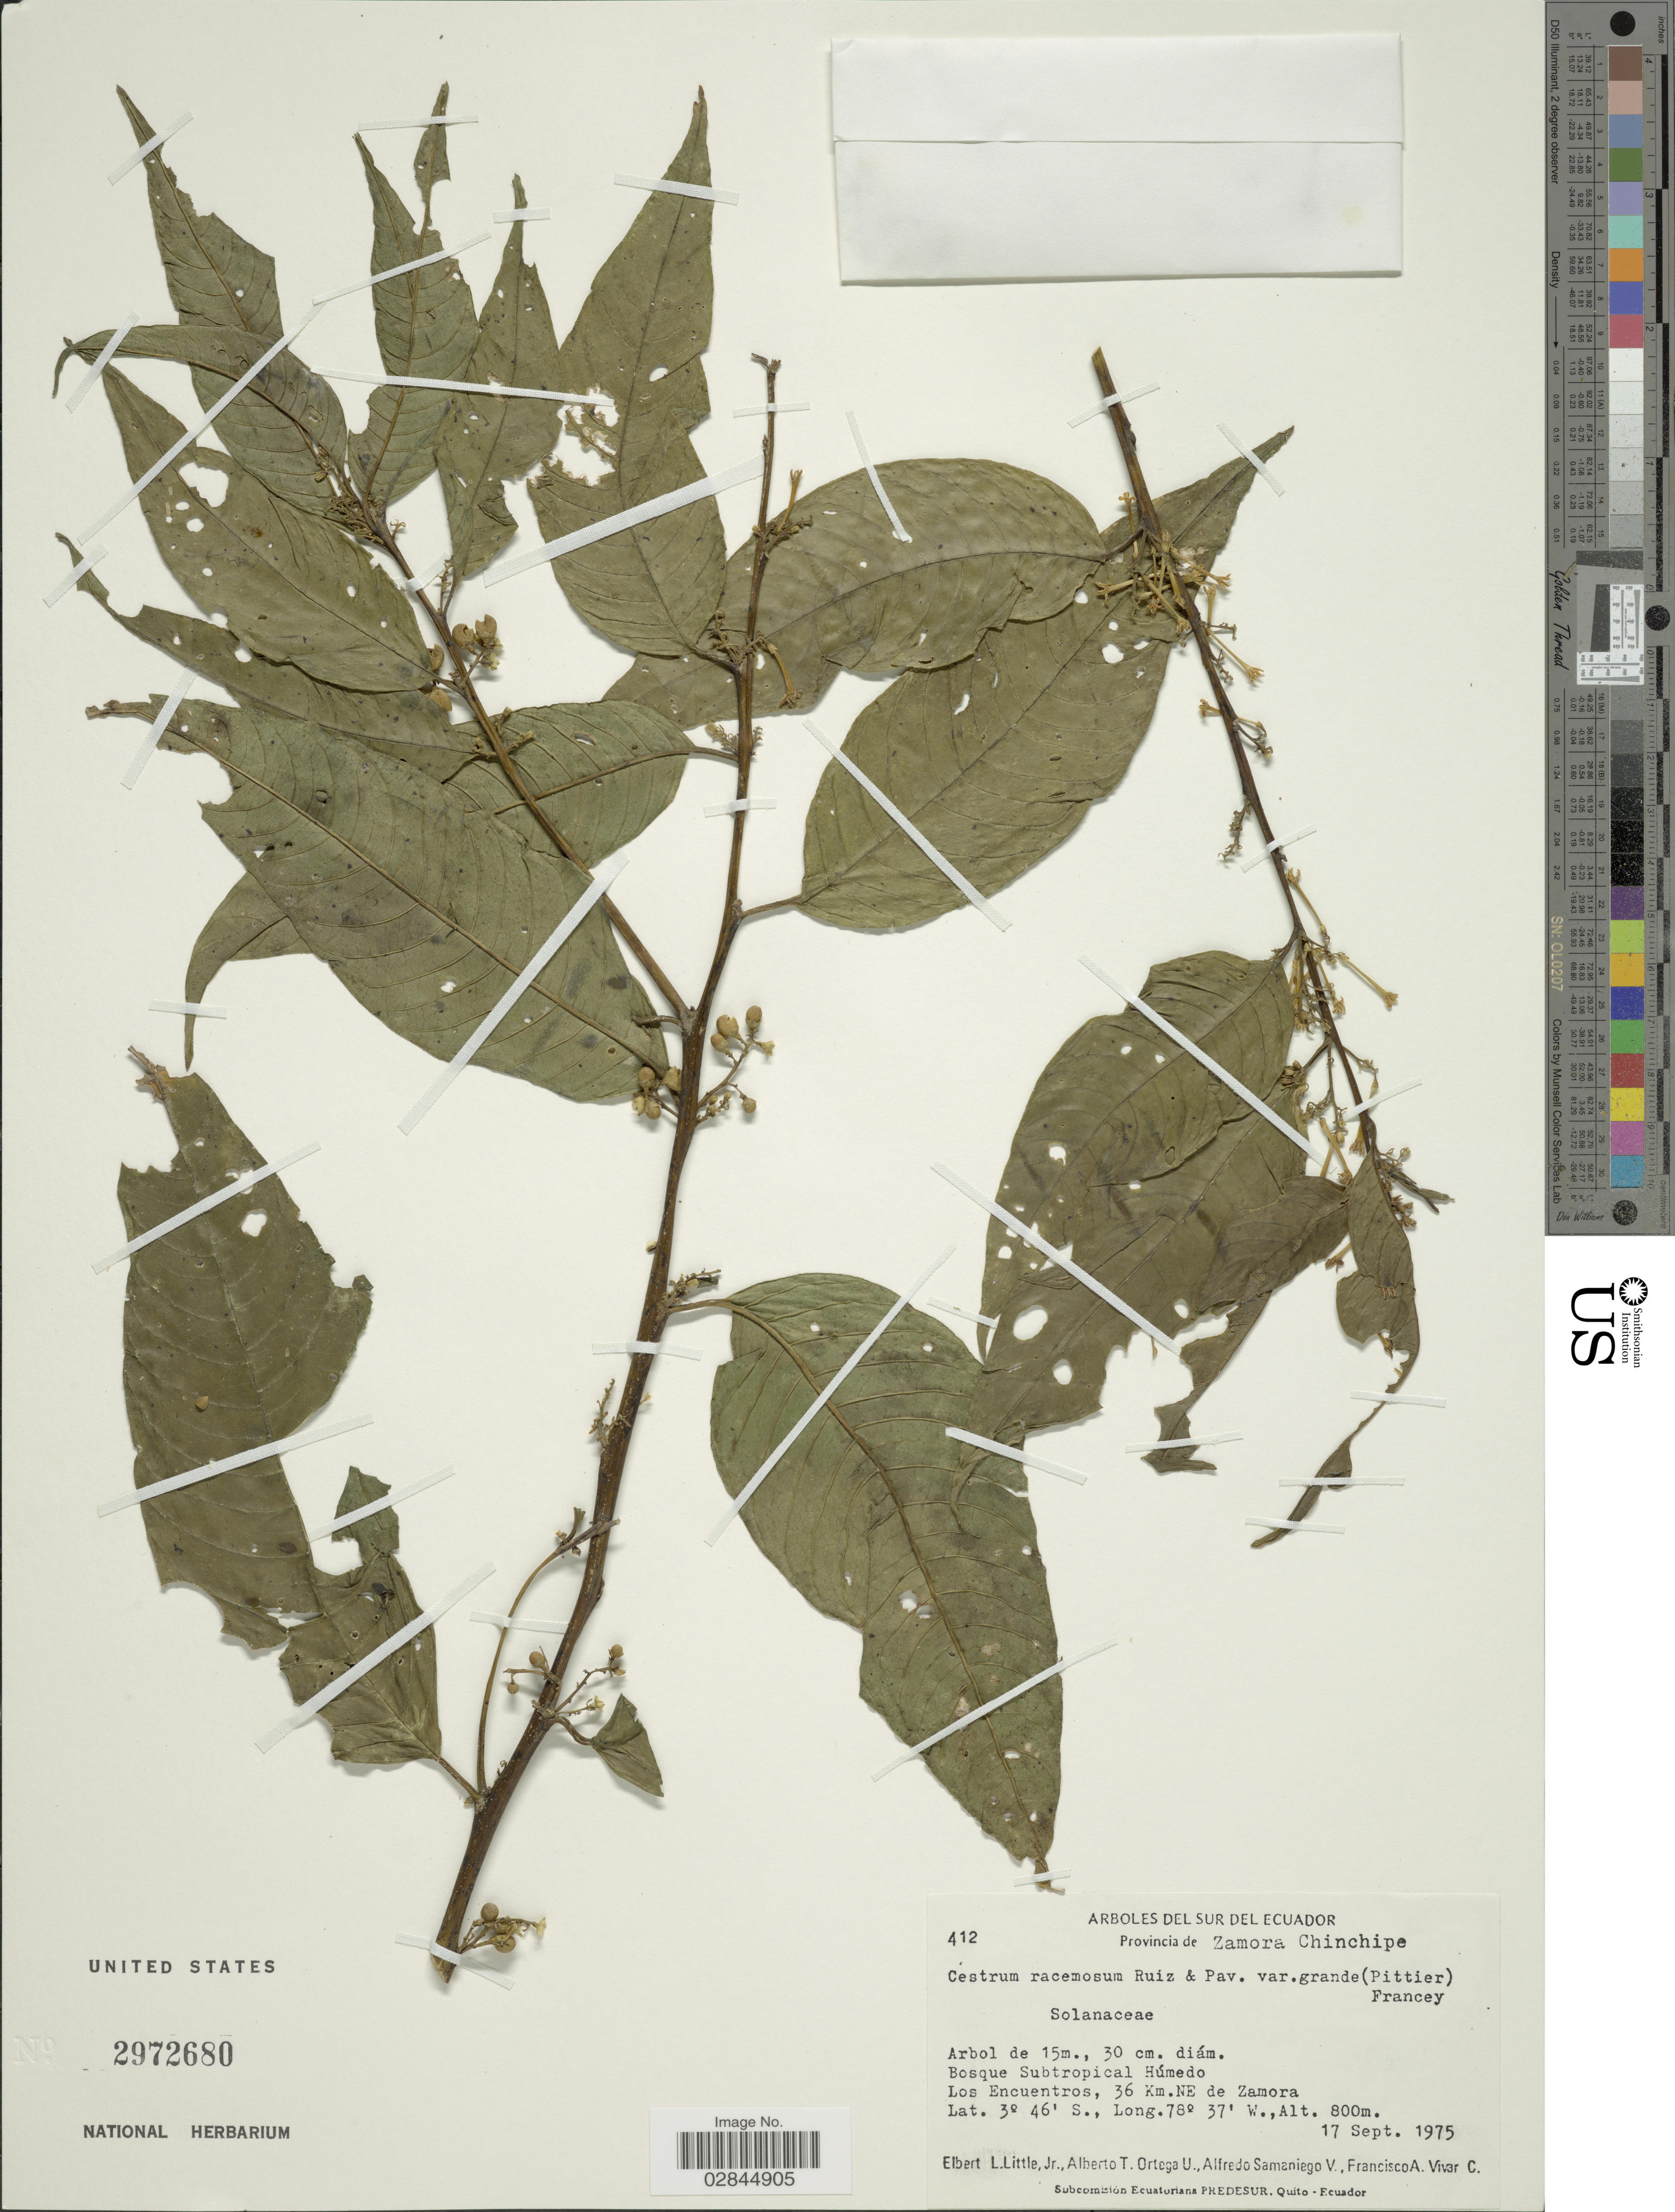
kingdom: Plantae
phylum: Tracheophyta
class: Magnoliopsida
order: Solanales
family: Solanaceae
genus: Cestrum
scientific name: Cestrum racemosum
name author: Ruiz & Pav.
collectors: E. L. Little, A. T. Ortega U., A. V. Samaniego & F. A. Vivar C.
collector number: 412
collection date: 1975-09-17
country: Ecuador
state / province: Zamora-Chinchipe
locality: Los Encuentros, 36 Km. NE de Zamora.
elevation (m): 800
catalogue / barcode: US 2972680